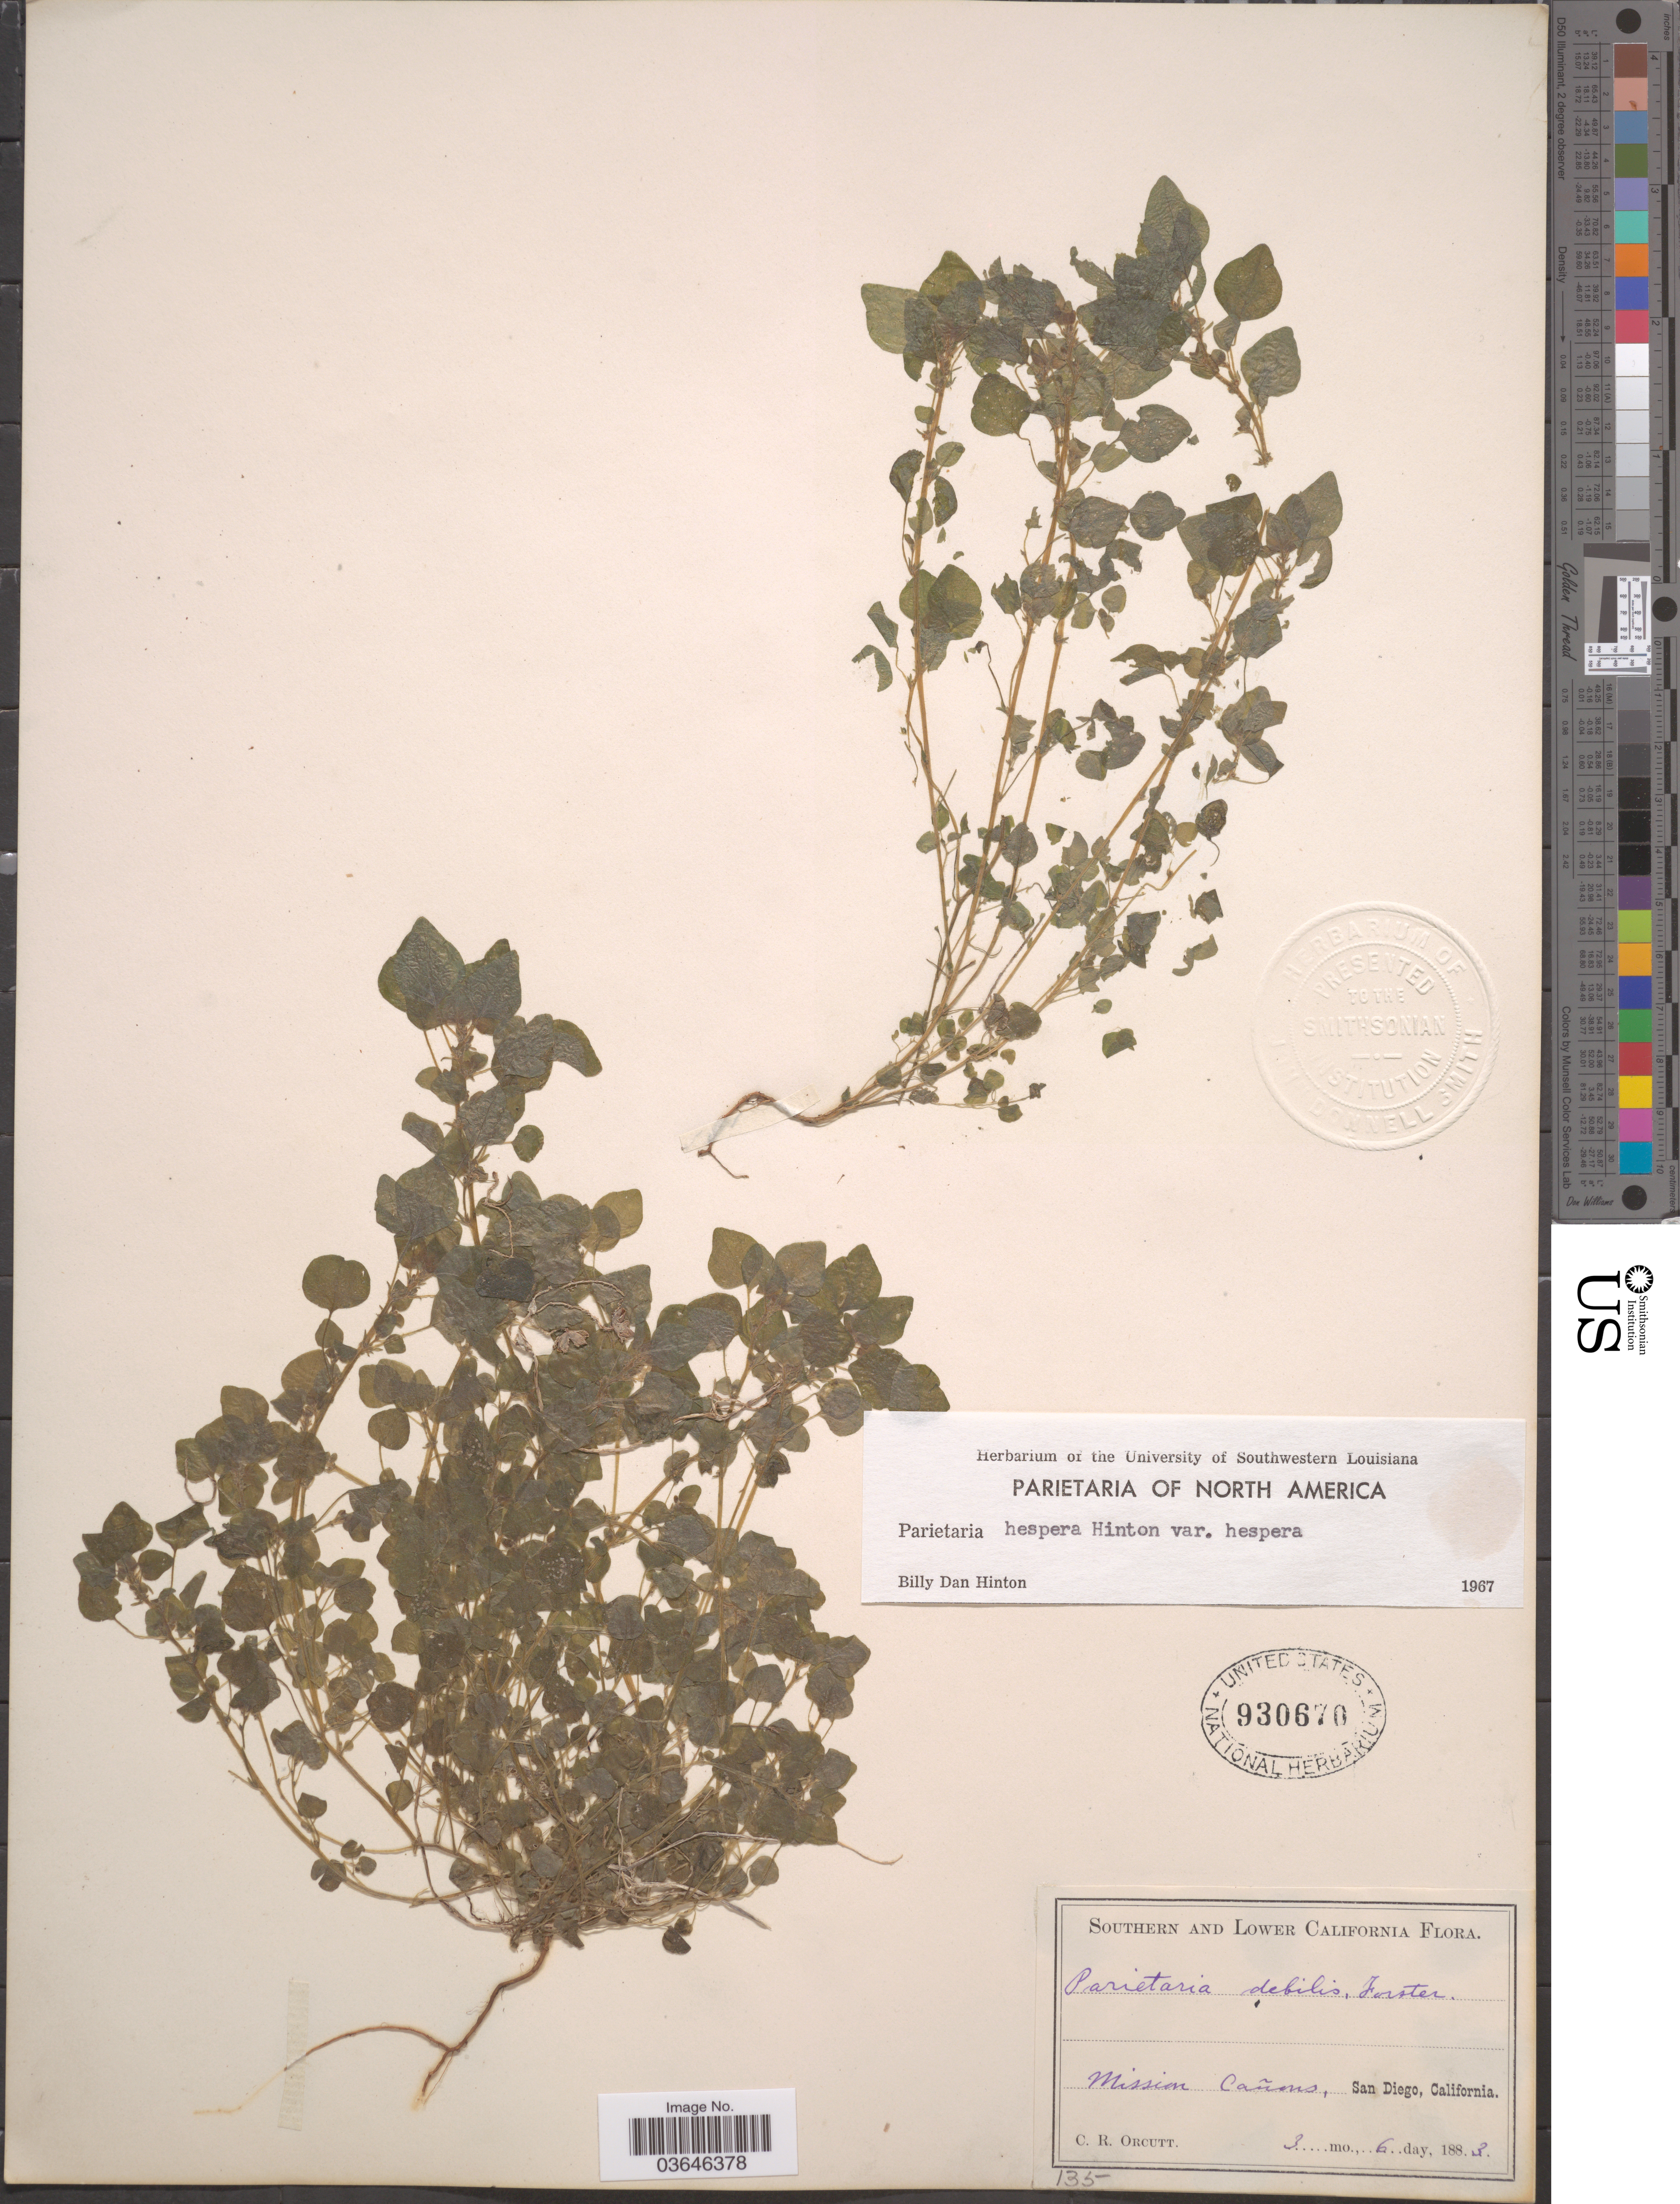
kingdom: Plantae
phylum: Tracheophyta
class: Magnoliopsida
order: Rosales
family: Urticaceae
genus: Parietaria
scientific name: Parietaria hespera var. hespera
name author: Hinton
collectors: C. R. Orcutt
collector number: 135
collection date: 1883-03-06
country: United States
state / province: California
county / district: San Diego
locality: Southern and Lowe California. Mission Cañons, San Diego.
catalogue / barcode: US 930670